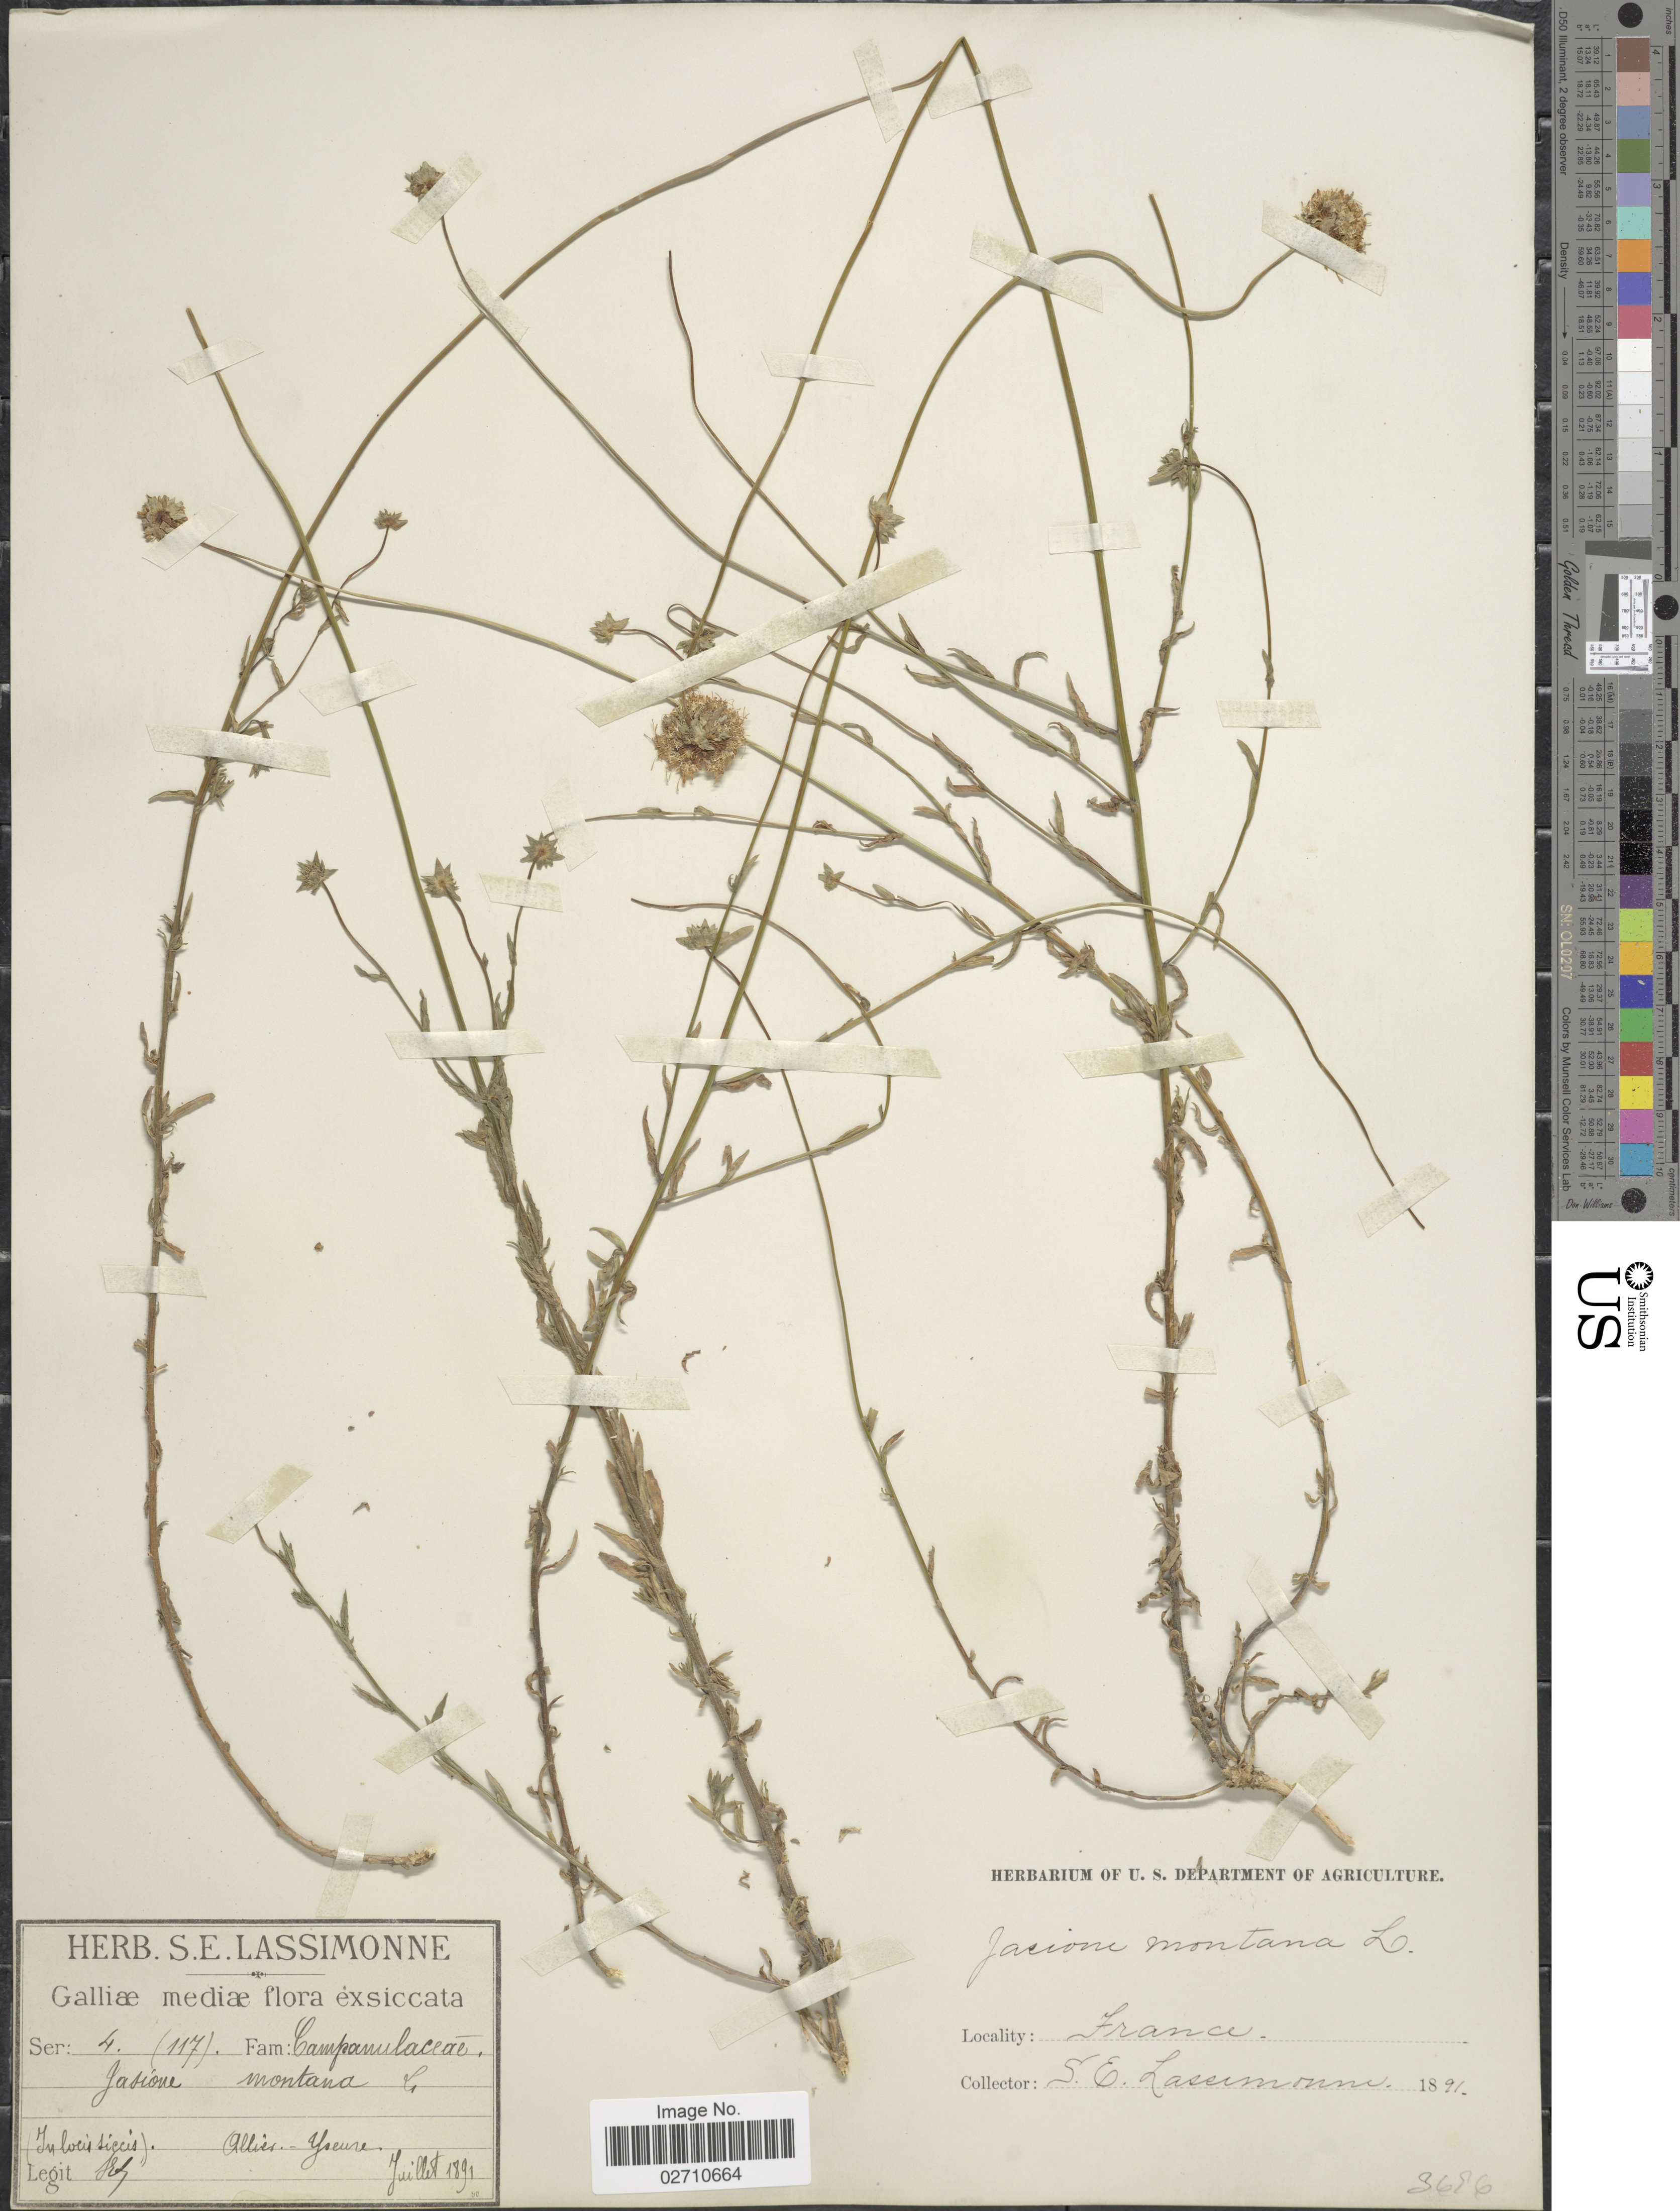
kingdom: Plantae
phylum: Tracheophyta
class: Magnoliopsida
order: Asterales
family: Campanulaceae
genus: Jasione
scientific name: Jasione montana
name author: L.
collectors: S. Lassimonne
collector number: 4 (117)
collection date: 1891-07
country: France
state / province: Auvergne-Rhône-Alpes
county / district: Allier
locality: Jasioue montana, Allier-Yzeure